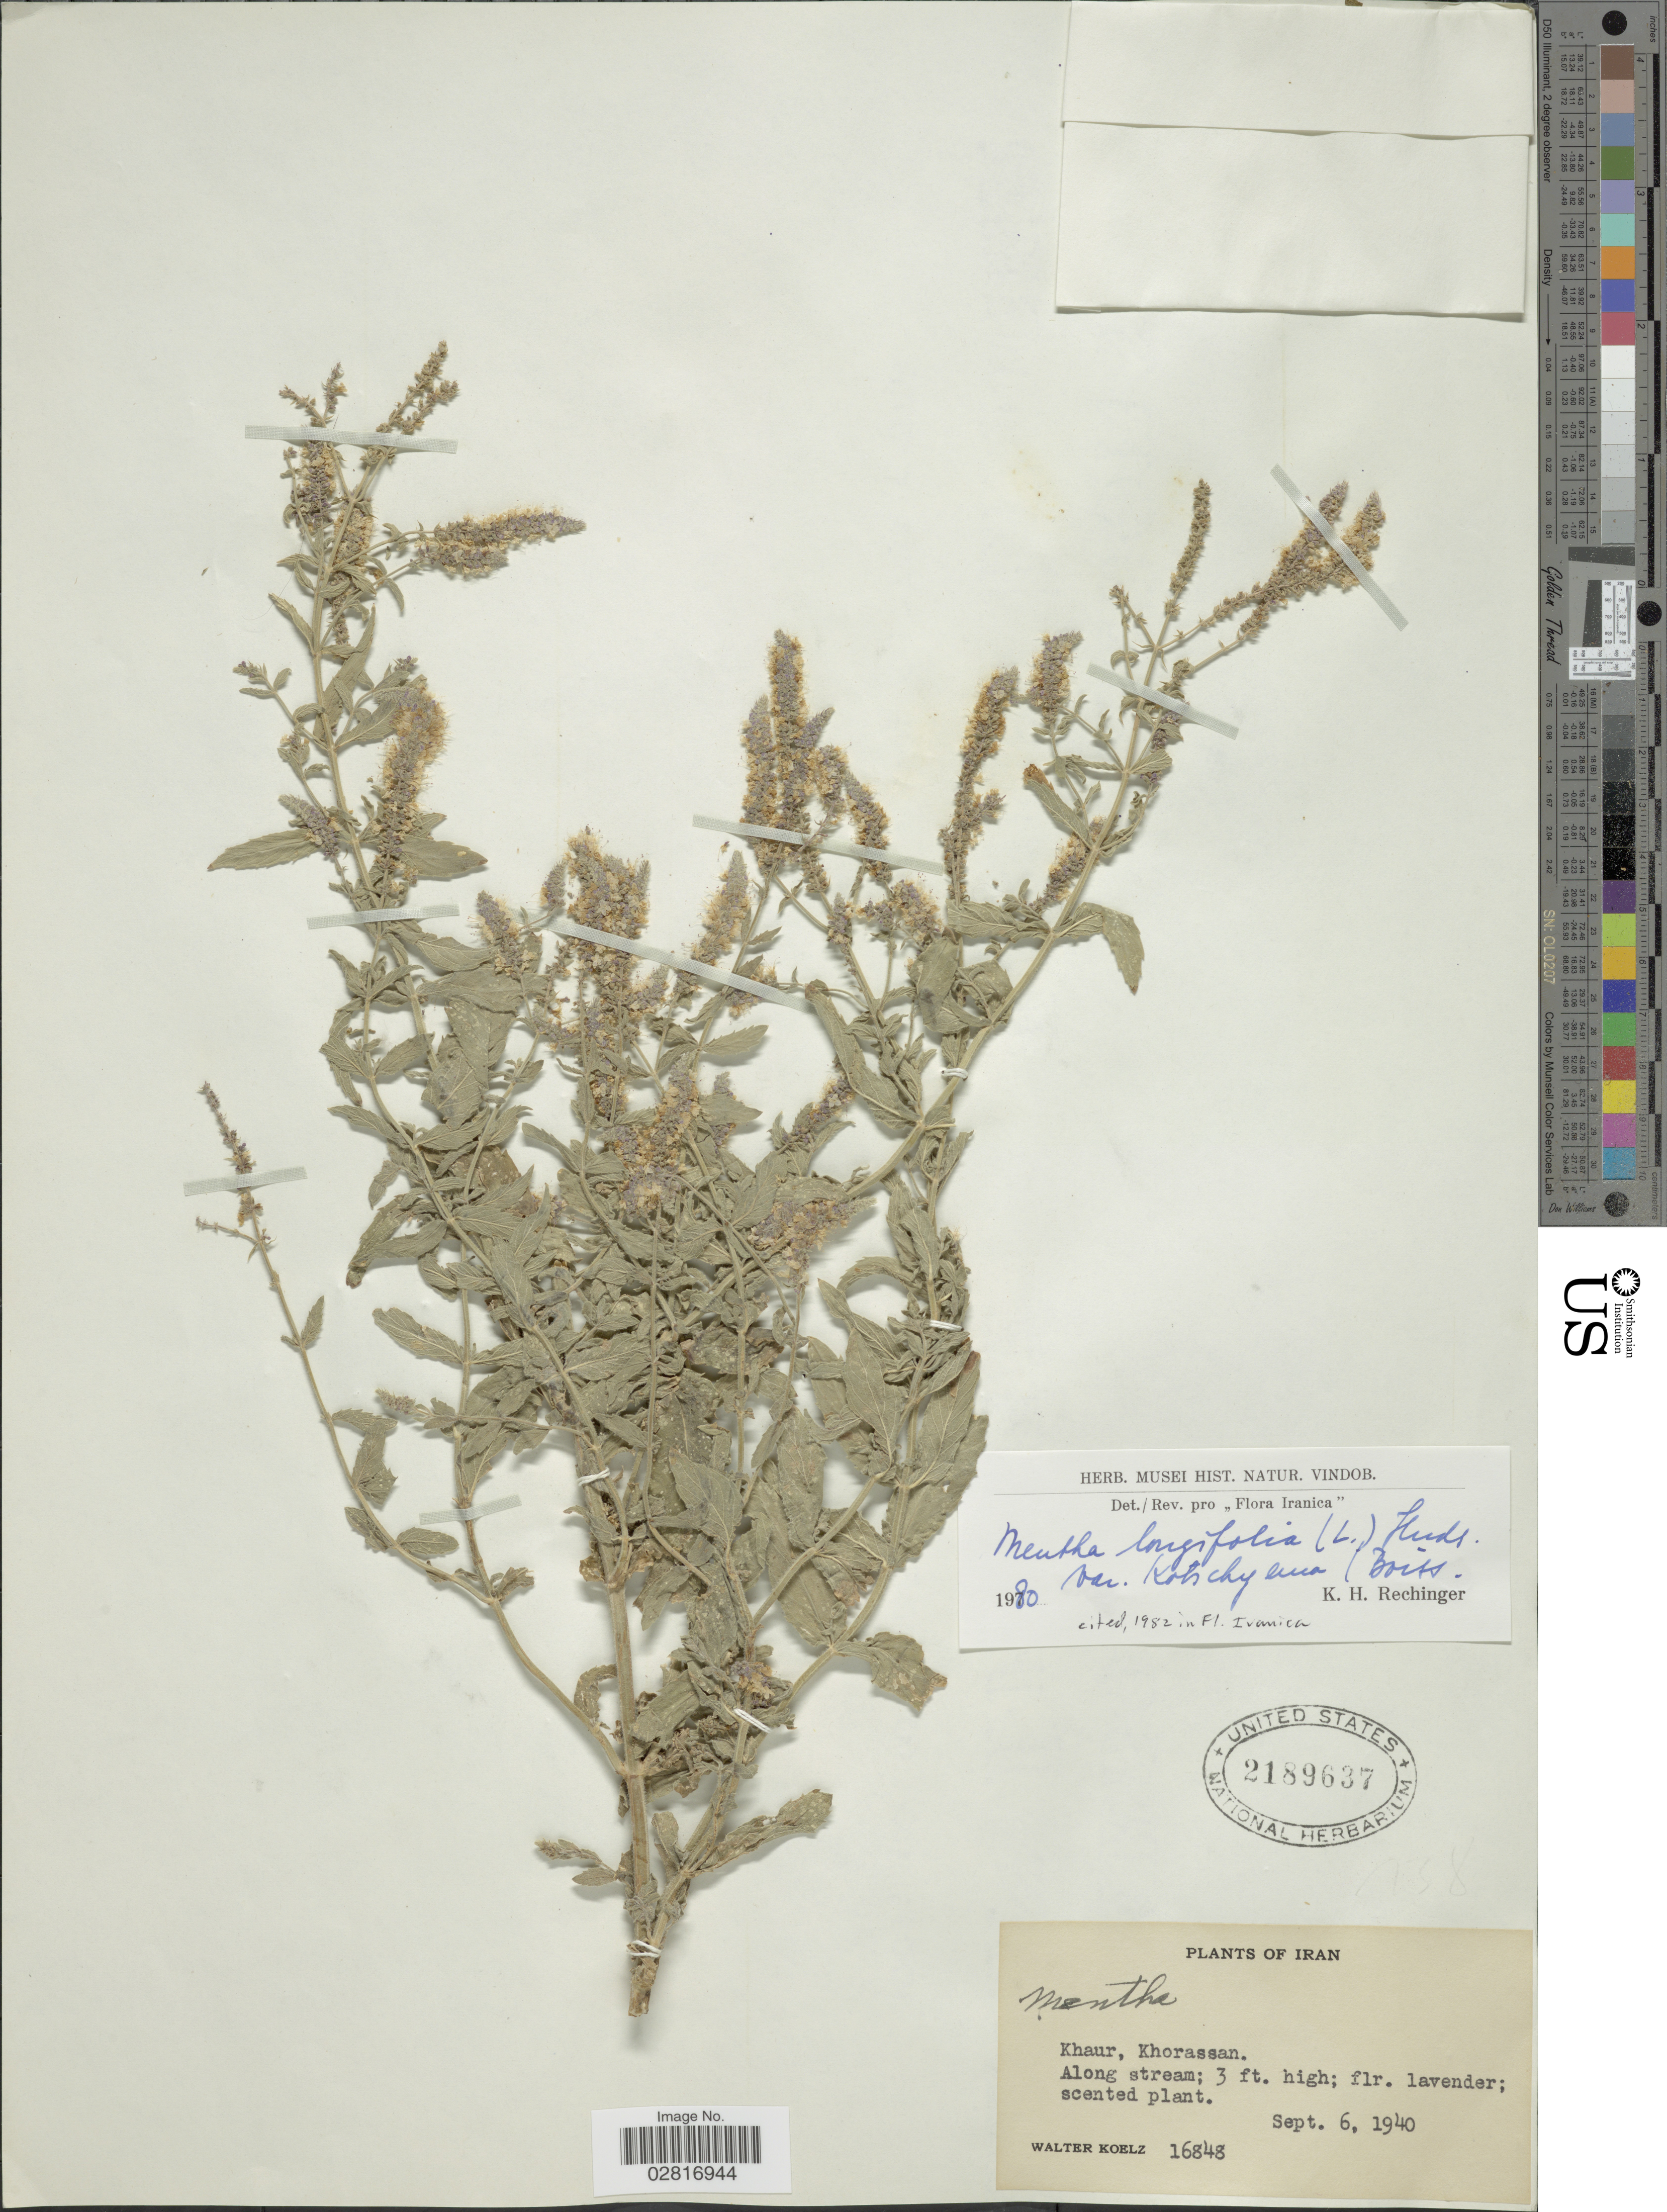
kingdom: Plantae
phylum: Tracheophyta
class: Magnoliopsida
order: Lamiales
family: Lamiaceae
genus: Mentha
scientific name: Mentha longifolia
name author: (L.) L.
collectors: W. N. Koelz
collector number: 16848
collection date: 1940-09-06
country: Iran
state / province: Khorasan [obsolete]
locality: Khaur, Khorassan.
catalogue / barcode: US 2189637